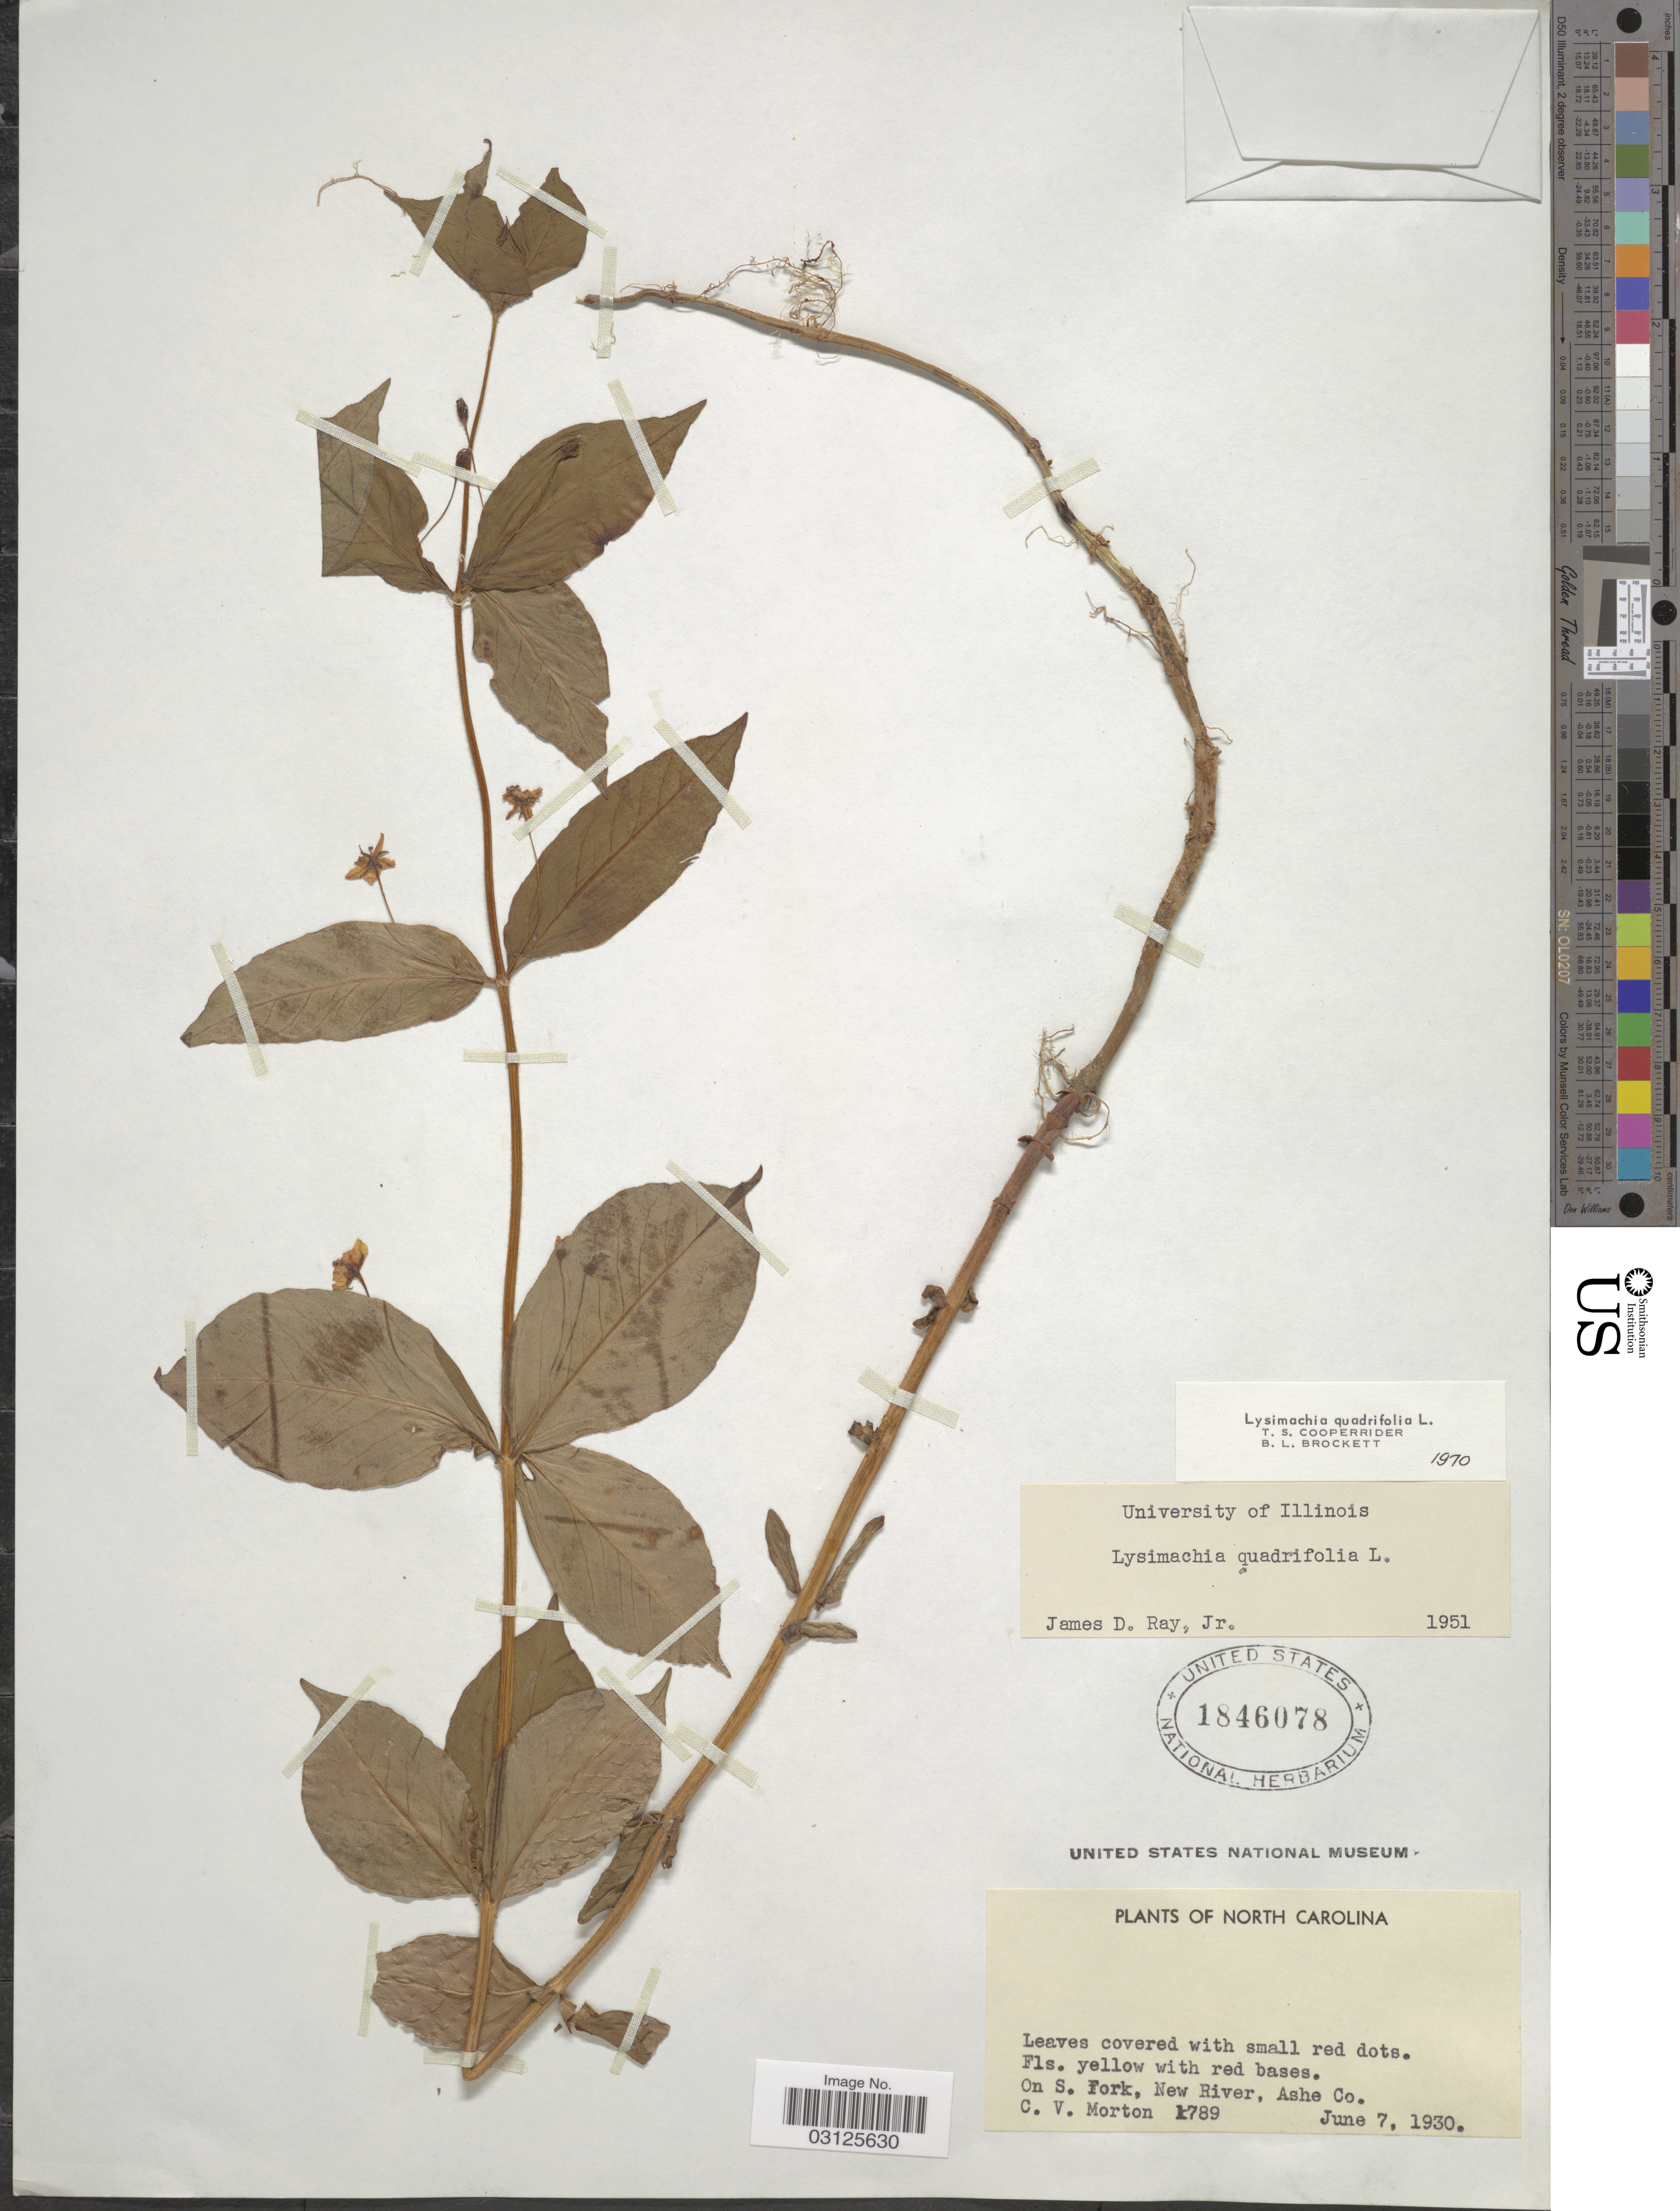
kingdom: Plantae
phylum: Tracheophyta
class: Magnoliopsida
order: Ericales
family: Primulaceae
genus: Lysimachia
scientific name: Lysimachia quadrifolia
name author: L.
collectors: C. V. Morton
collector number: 1789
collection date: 1930-06-07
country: United States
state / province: North Carolina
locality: On S. Fork, New River, Ashe Co.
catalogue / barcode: US 1846078